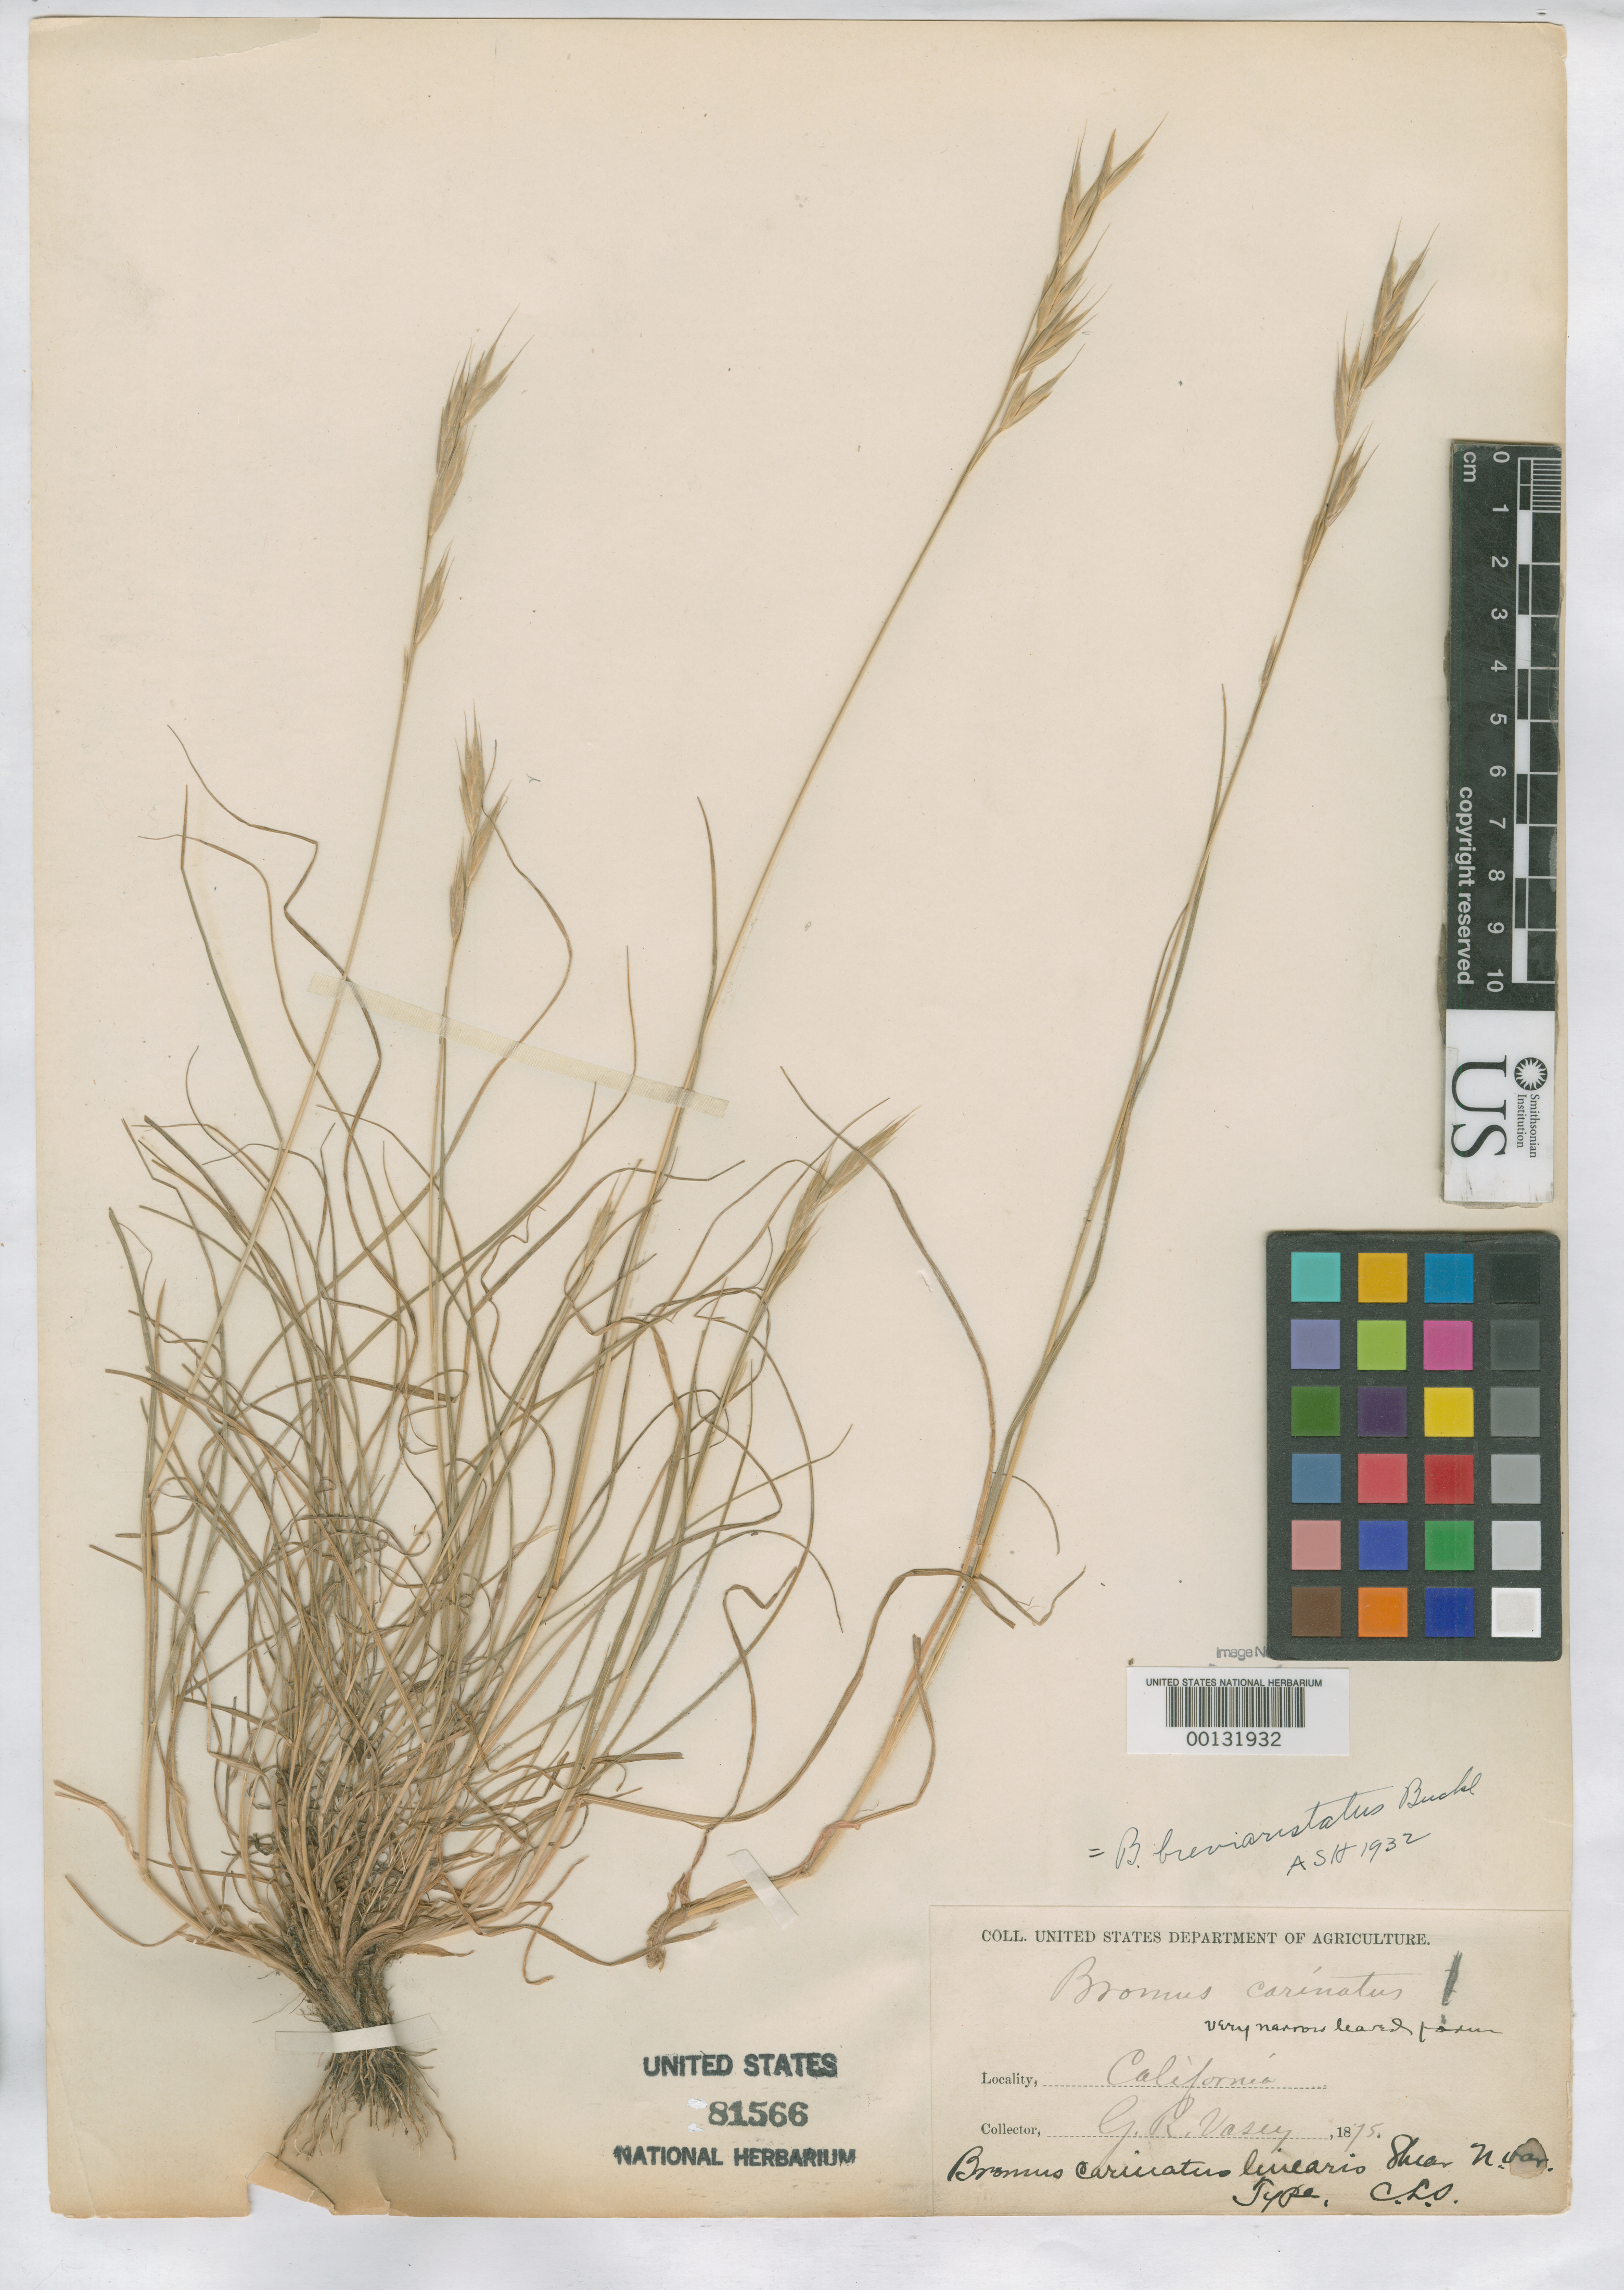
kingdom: Plantae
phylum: Tracheophyta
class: Liliopsida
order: Poales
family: Poaceae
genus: Bromus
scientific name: Bromus carinatus var. linearis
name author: Shear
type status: Holotype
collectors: G. R. Vasey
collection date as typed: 1875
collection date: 1875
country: United States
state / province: California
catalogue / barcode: US 81566